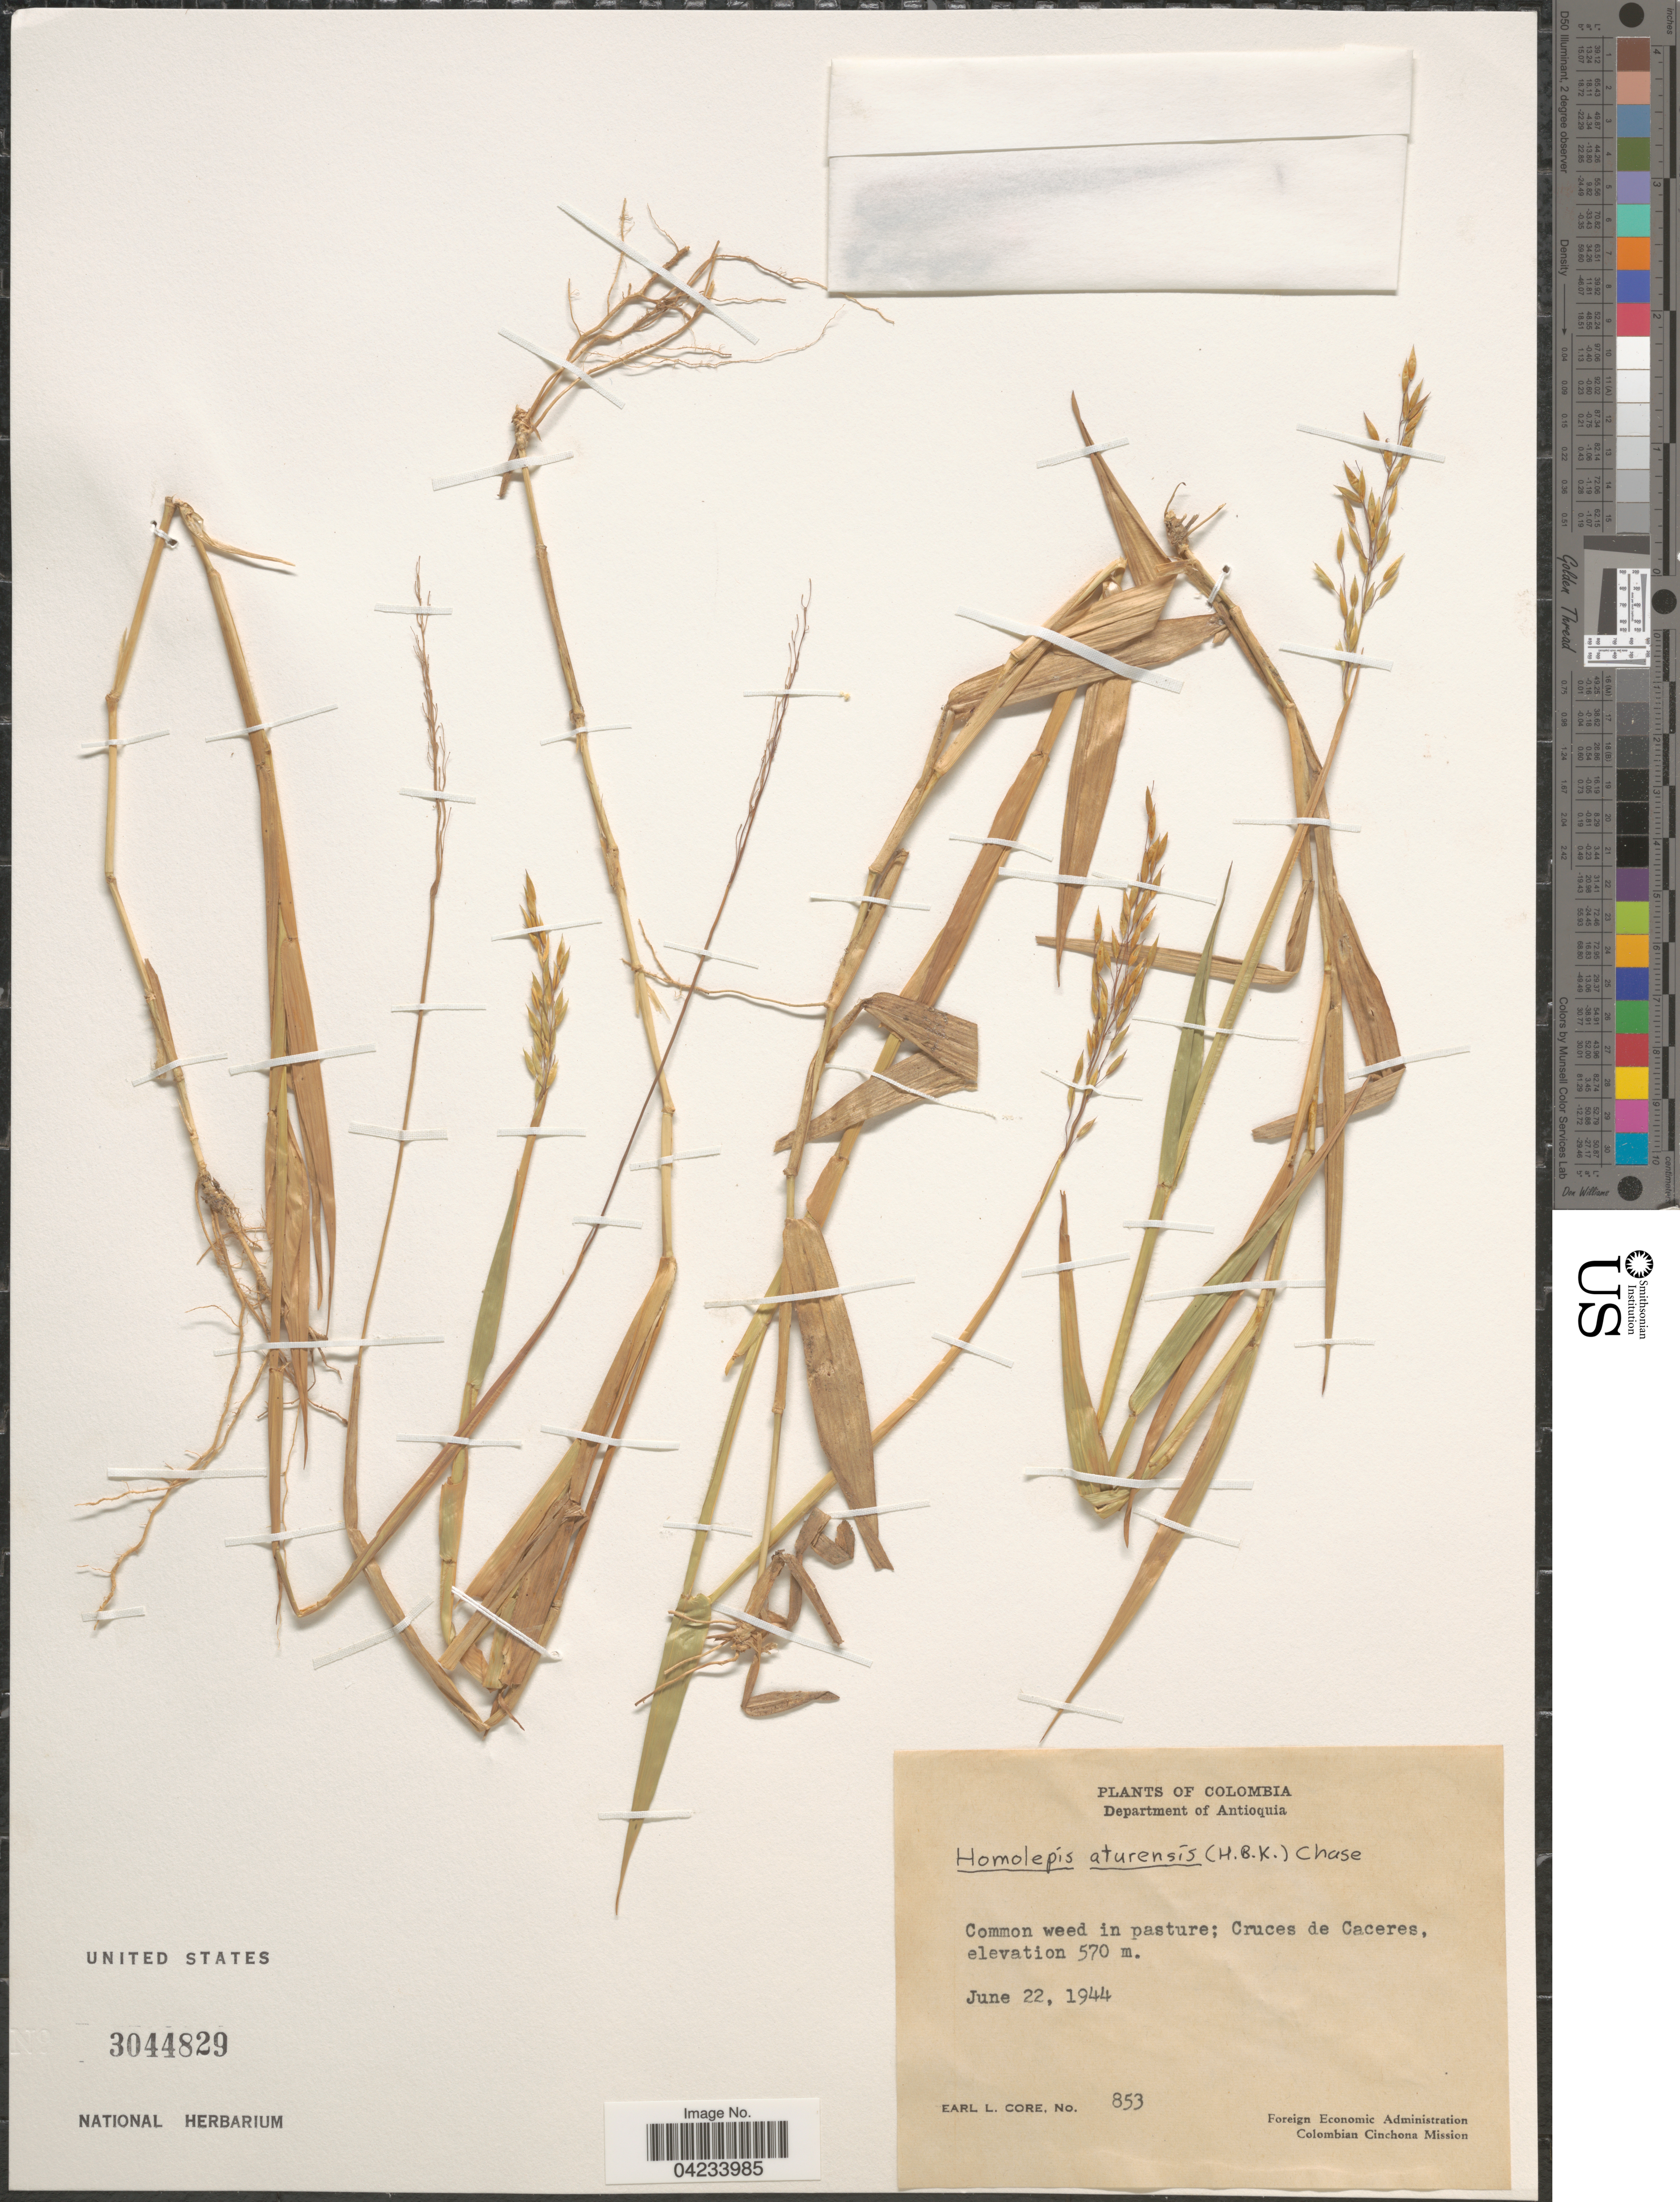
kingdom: Plantae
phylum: Tracheophyta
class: Liliopsida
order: Poales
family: Poaceae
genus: Homolepis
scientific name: Homolepis aturensis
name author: (Kunth) Chase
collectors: E. L. Core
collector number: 853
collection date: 1944-06-22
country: Colombia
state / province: Antioquia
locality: Department of Antioquia. Cruces de Caceres. Foreign Economic Administration Colombian Cinchona Mission.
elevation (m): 570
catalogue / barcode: US 3044829